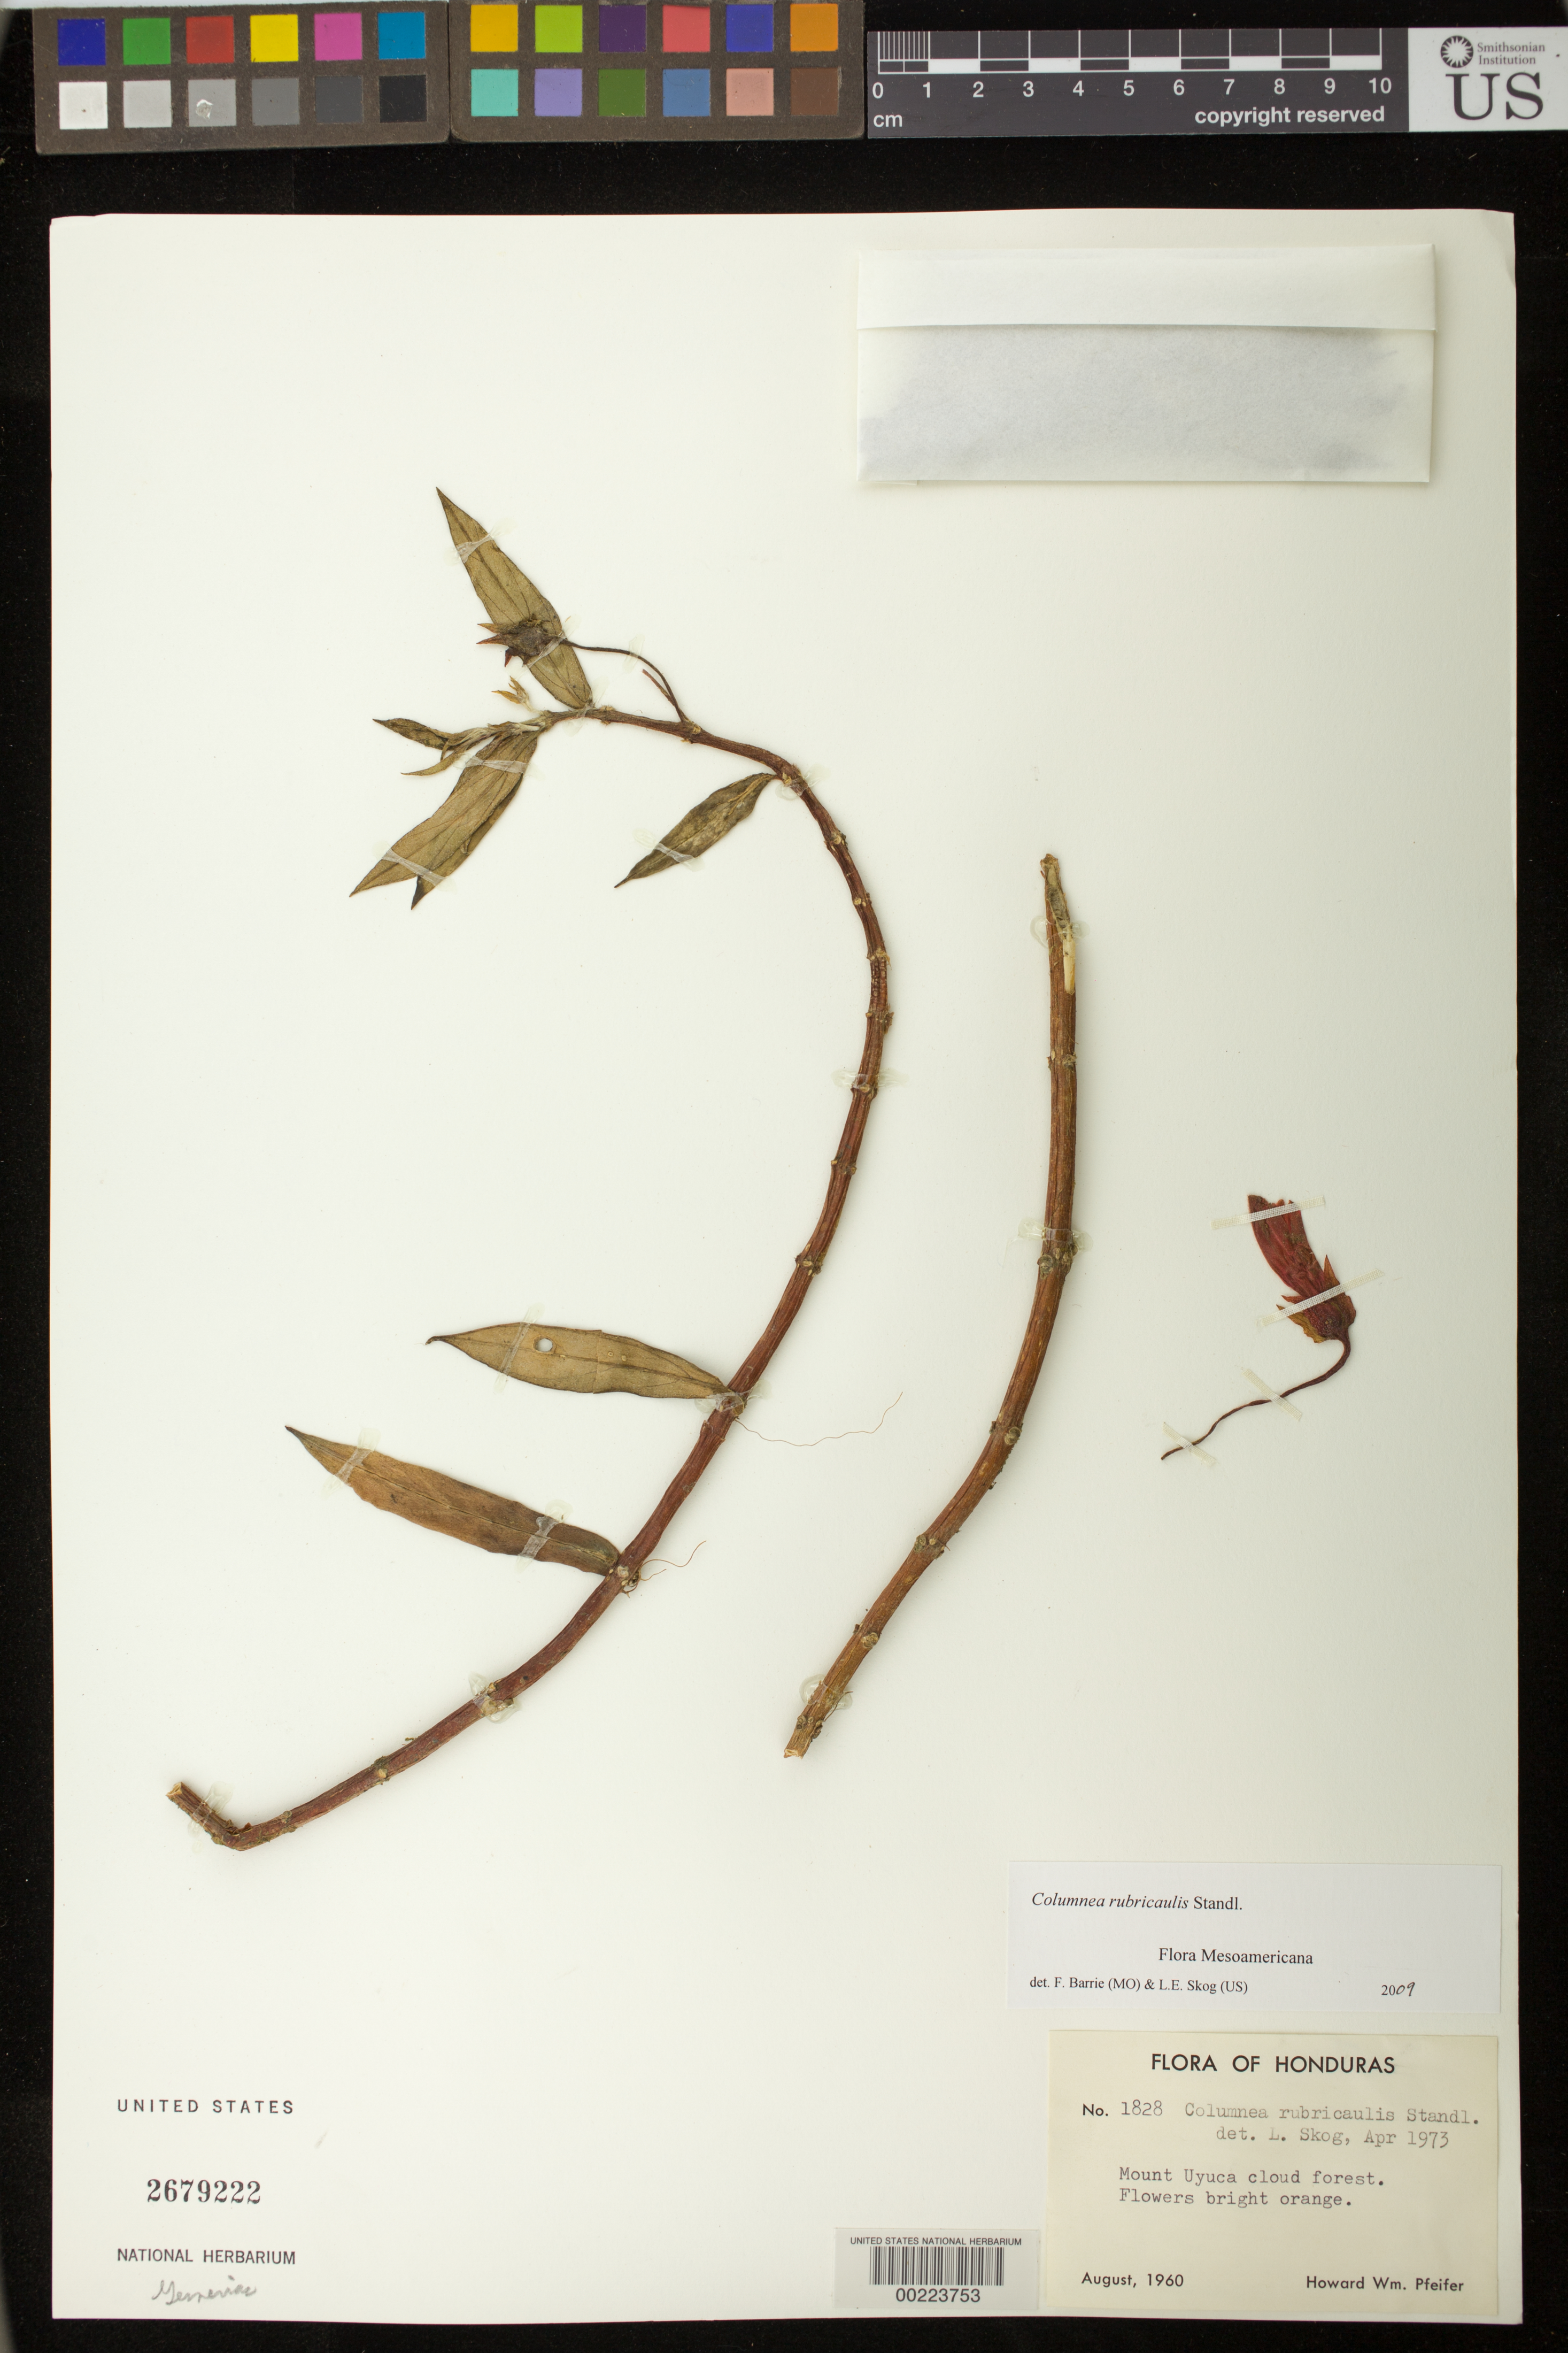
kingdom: Plantae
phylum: Tracheophyta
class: Magnoliopsida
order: Lamiales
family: Gesneriaceae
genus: Columnea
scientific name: Columnea rubricaulis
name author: Standl.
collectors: H. W. Pfeifer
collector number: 1828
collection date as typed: Aug 1960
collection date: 1960-08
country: Honduras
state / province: Fco. Morazán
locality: Mount Uyuca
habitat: Cloud forest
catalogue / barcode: US 2679222